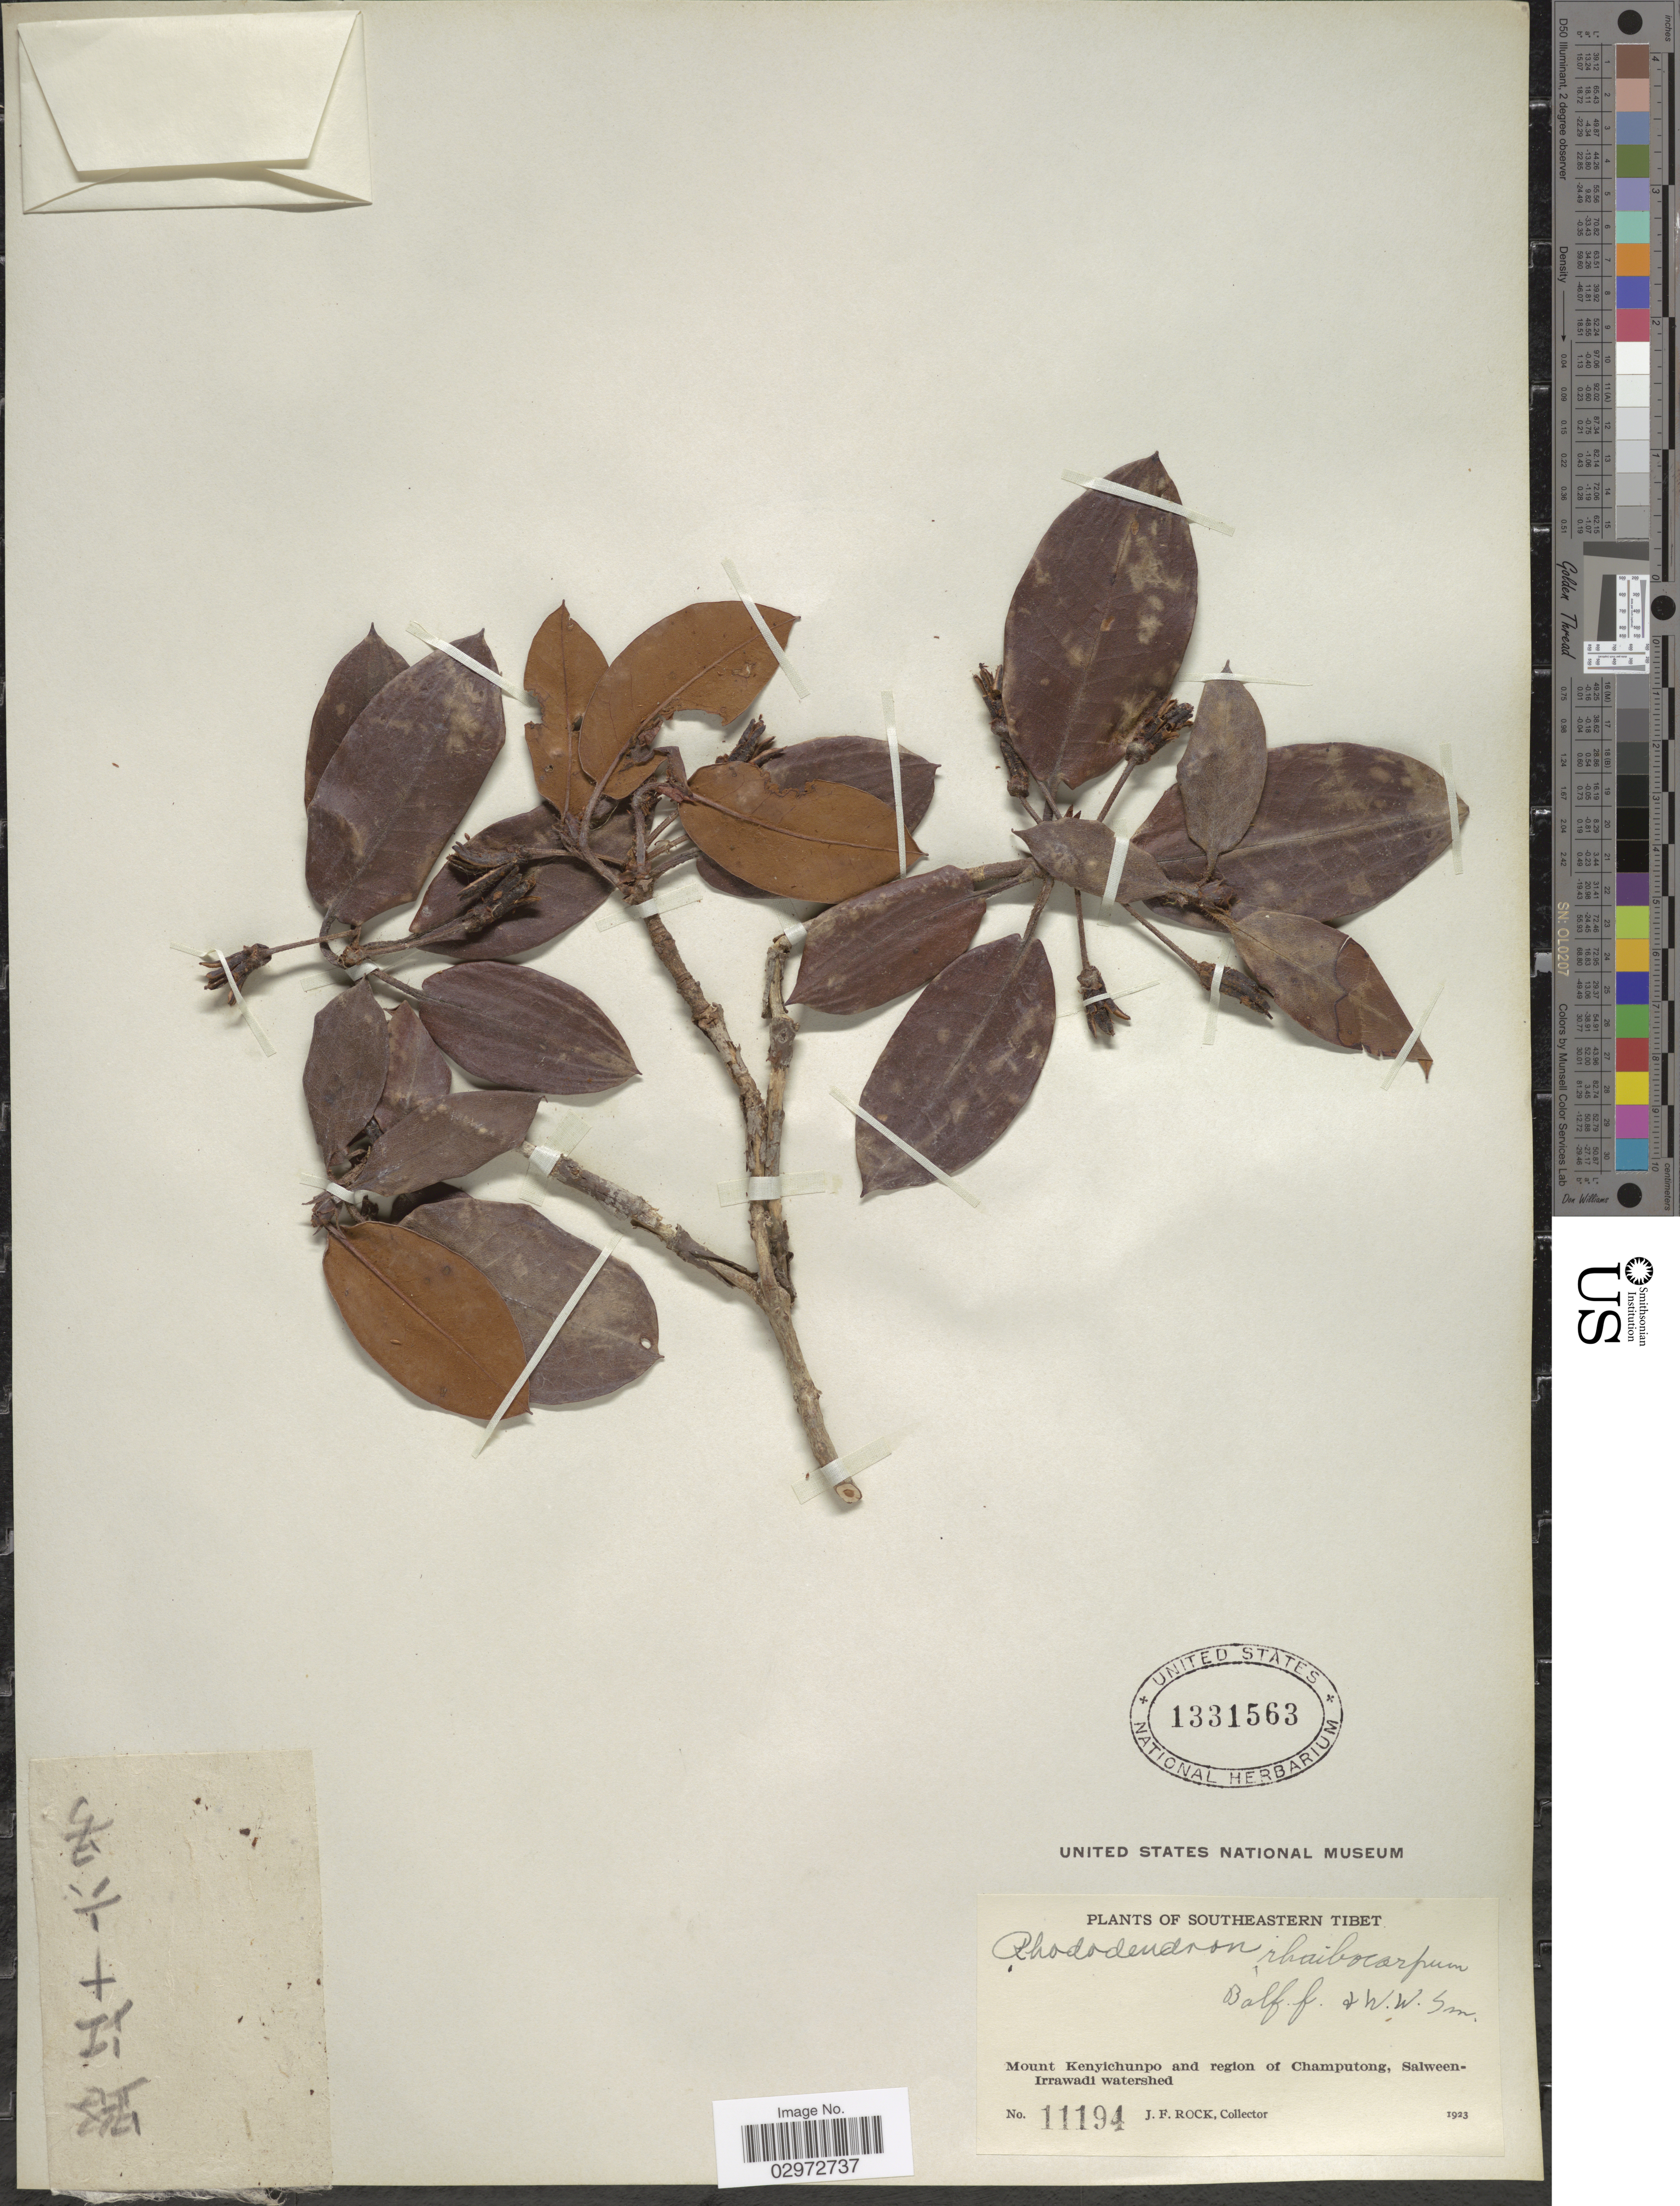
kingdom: Plantae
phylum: Tracheophyta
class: Magnoliopsida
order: Ericales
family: Ericaceae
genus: Rhododendron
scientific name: Rhododendron rhaibocarpum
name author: Balf. f. & W.W. Sm.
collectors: J. Rock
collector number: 11194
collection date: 1923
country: China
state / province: Xizang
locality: Southeastern Tibet. Mount Kenyichunpo and region Champutong, Salween-Irrawadi watershed.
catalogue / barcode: US 1331563